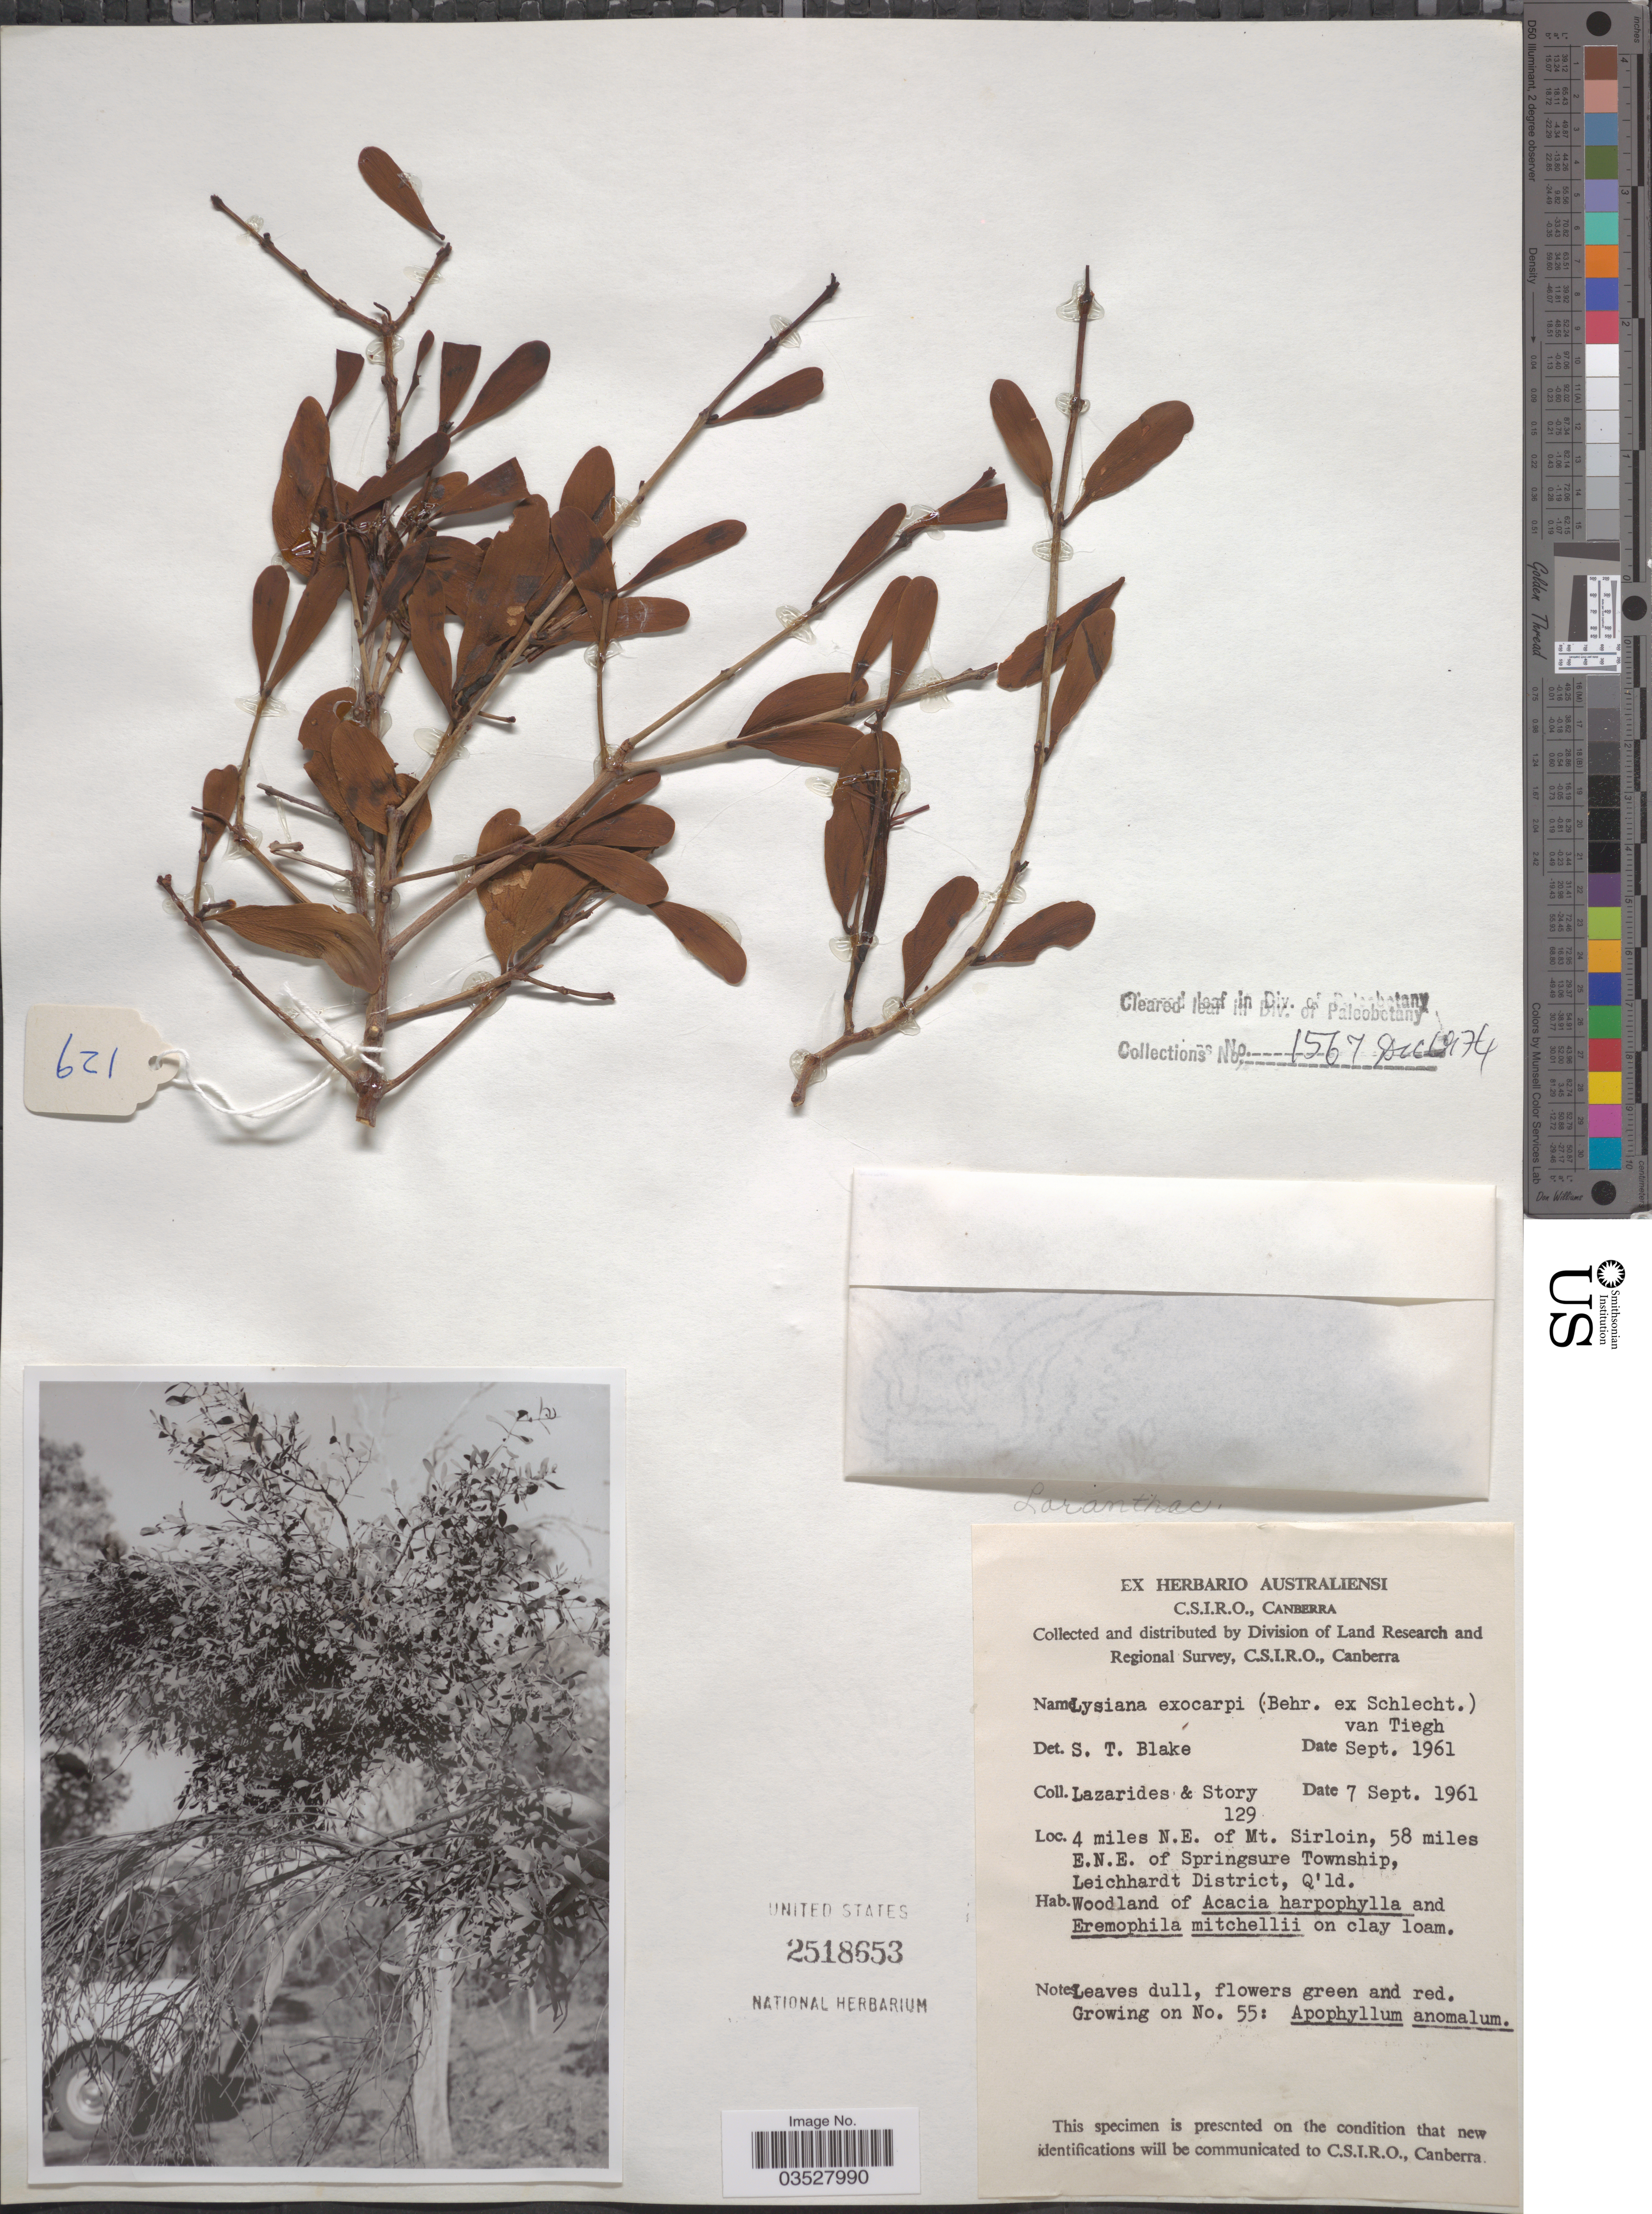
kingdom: Plantae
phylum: Tracheophyta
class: Magnoliopsida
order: Santalales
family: Loranthaceae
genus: Lysiana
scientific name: Lysiana exocarpi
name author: Tiegh.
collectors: M. Lazarides & -. Story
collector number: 129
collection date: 1961-09-07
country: Australia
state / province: Queensland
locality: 4 miles N.E. of Mt. Sirloin, 58 miles E.N.E. of Springsure Township, Leichhardt District.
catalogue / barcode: US 2518653